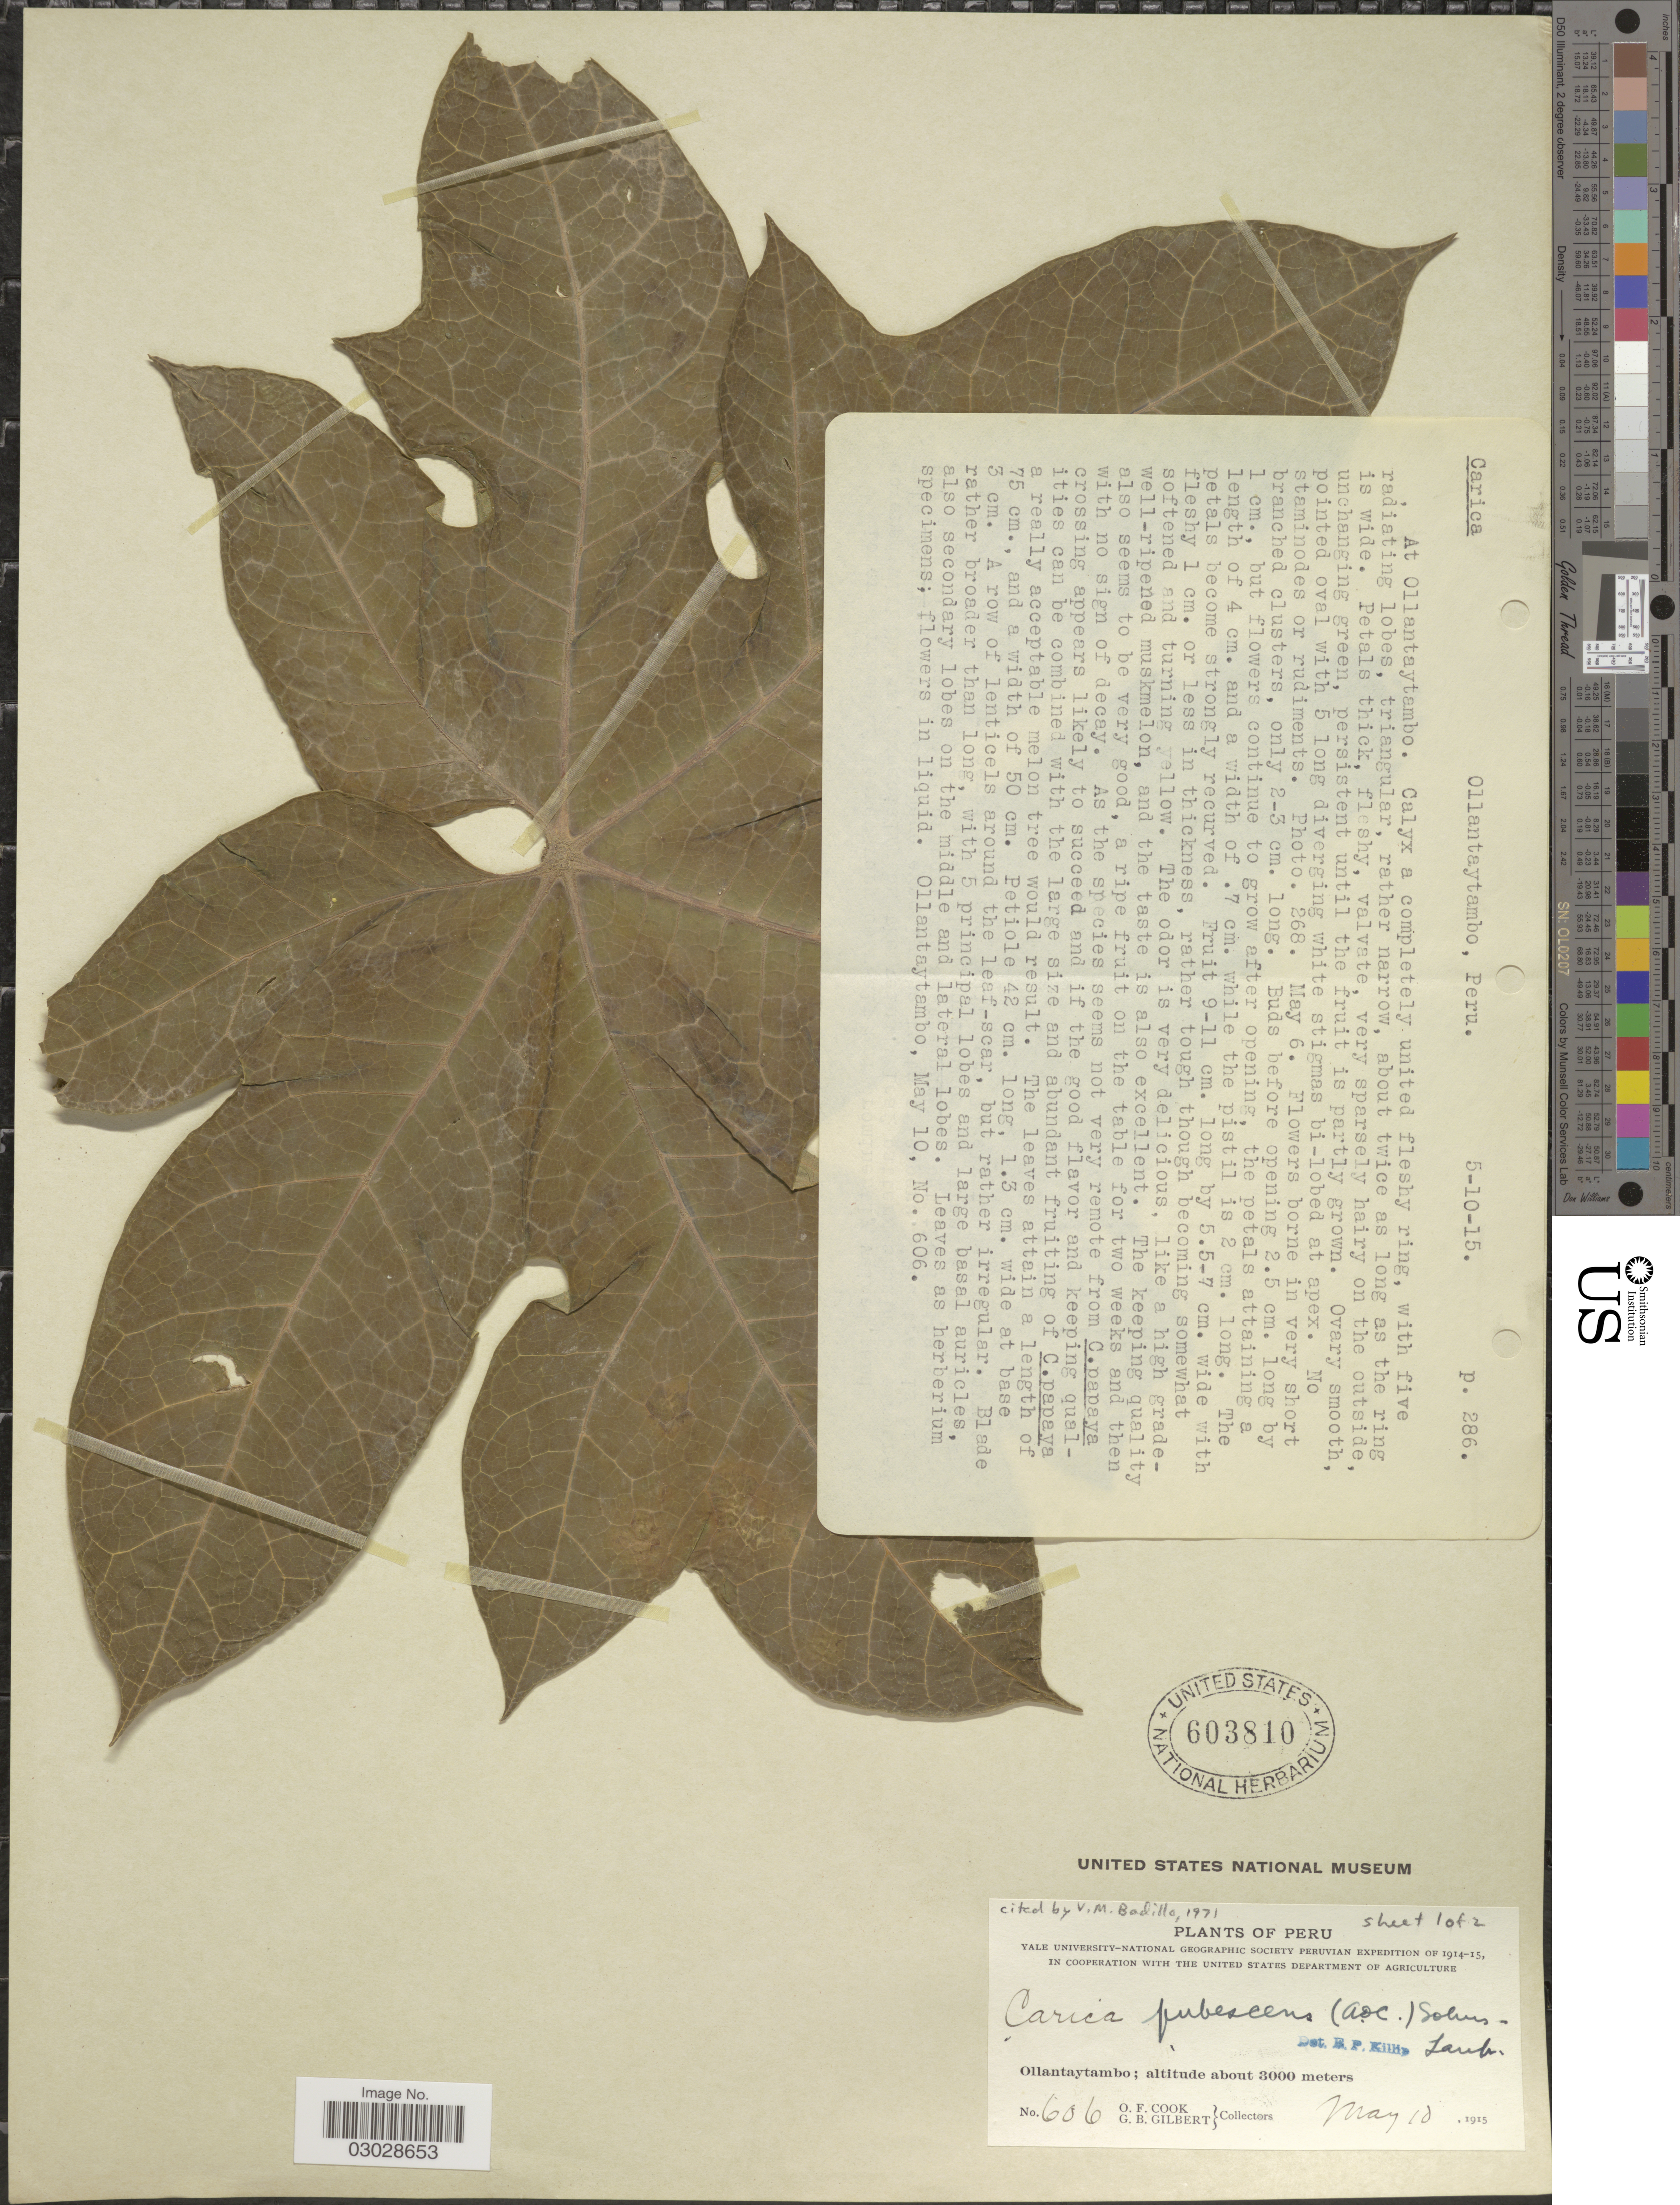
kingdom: Plantae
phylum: Tracheophyta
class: Magnoliopsida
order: Brassicales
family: Caricaceae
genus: Vasconcellea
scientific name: Vasconcellea pubescens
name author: A. DC.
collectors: O. F. Cook & G. B. Gilbert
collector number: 606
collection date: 1915-05-10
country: Peru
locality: Ollantaytambo.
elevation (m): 3000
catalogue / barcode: US 603810